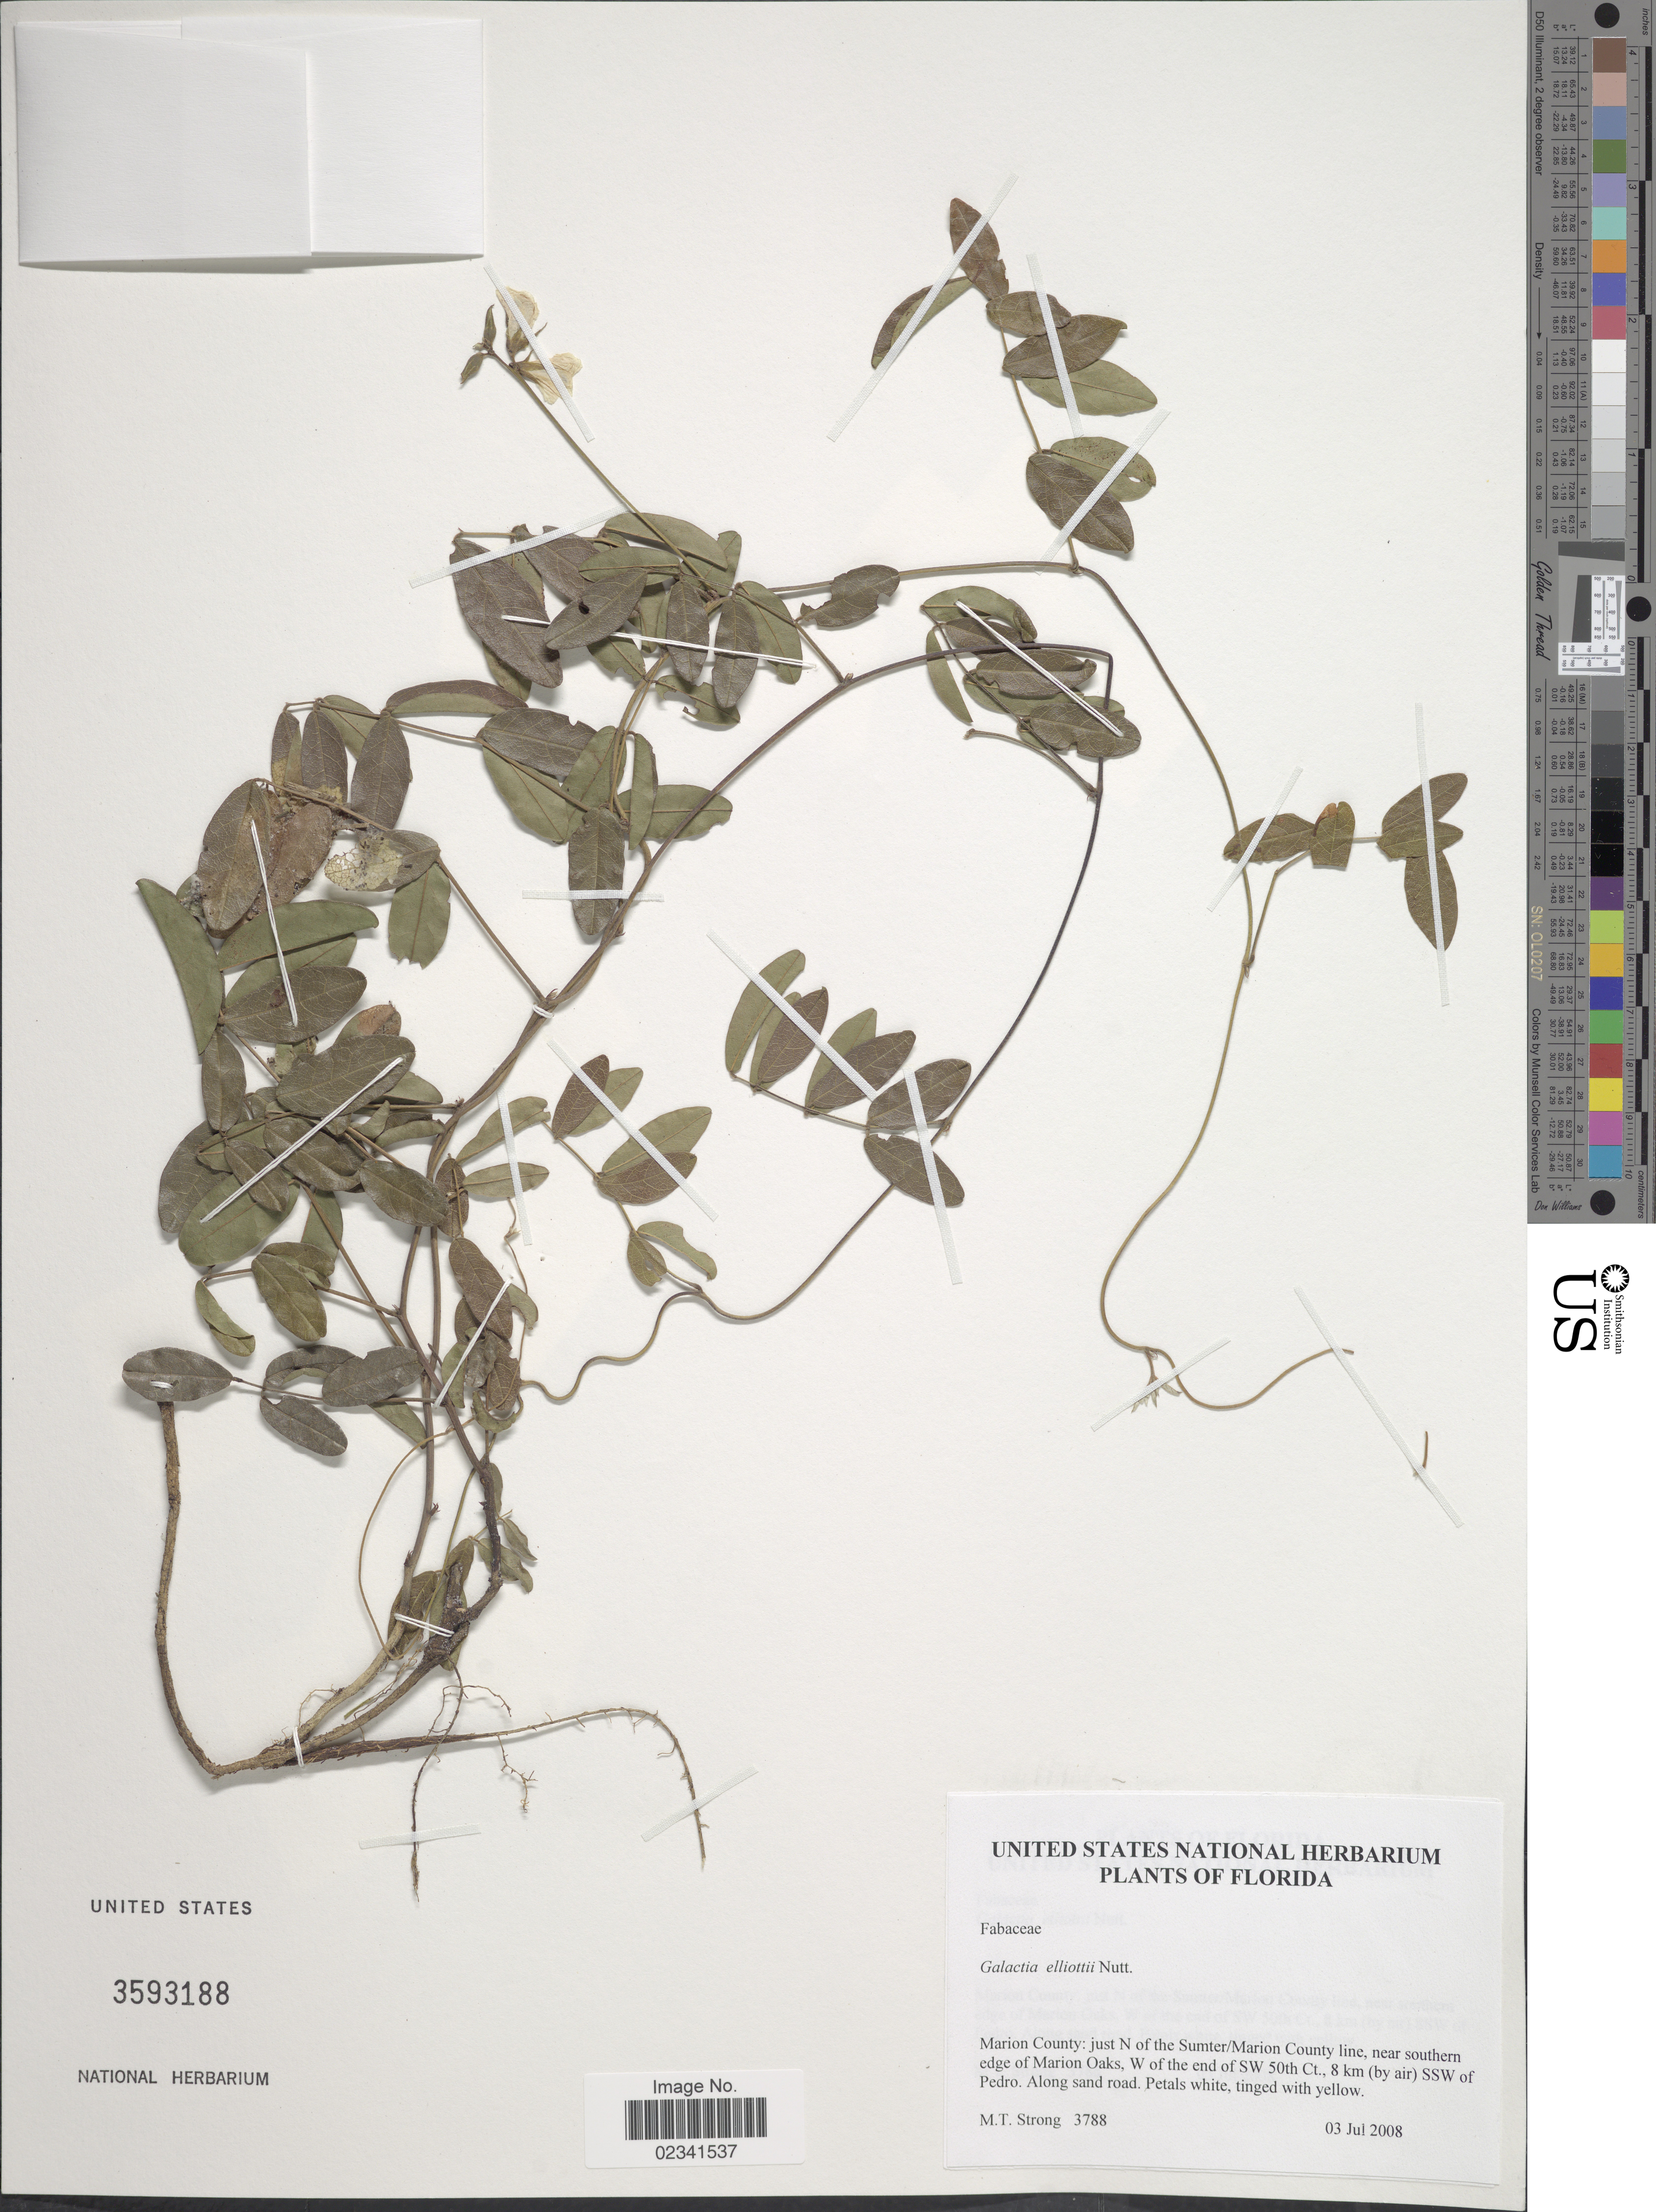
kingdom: Plantae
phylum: Tracheophyta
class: Magnoliopsida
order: Fabales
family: Fabaceae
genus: Galactia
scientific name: Galactia elliottii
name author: Nutt.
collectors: M. T. Strong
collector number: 3788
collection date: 2008-07-03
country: United States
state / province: Florida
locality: Marion County: just N of the Sumter/Marion County line, near southern edge of Marion Oaks, W of the end of SW 50th Ct., 8 km (by air) SSW of Pedro. Along sand road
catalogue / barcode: US 3593188